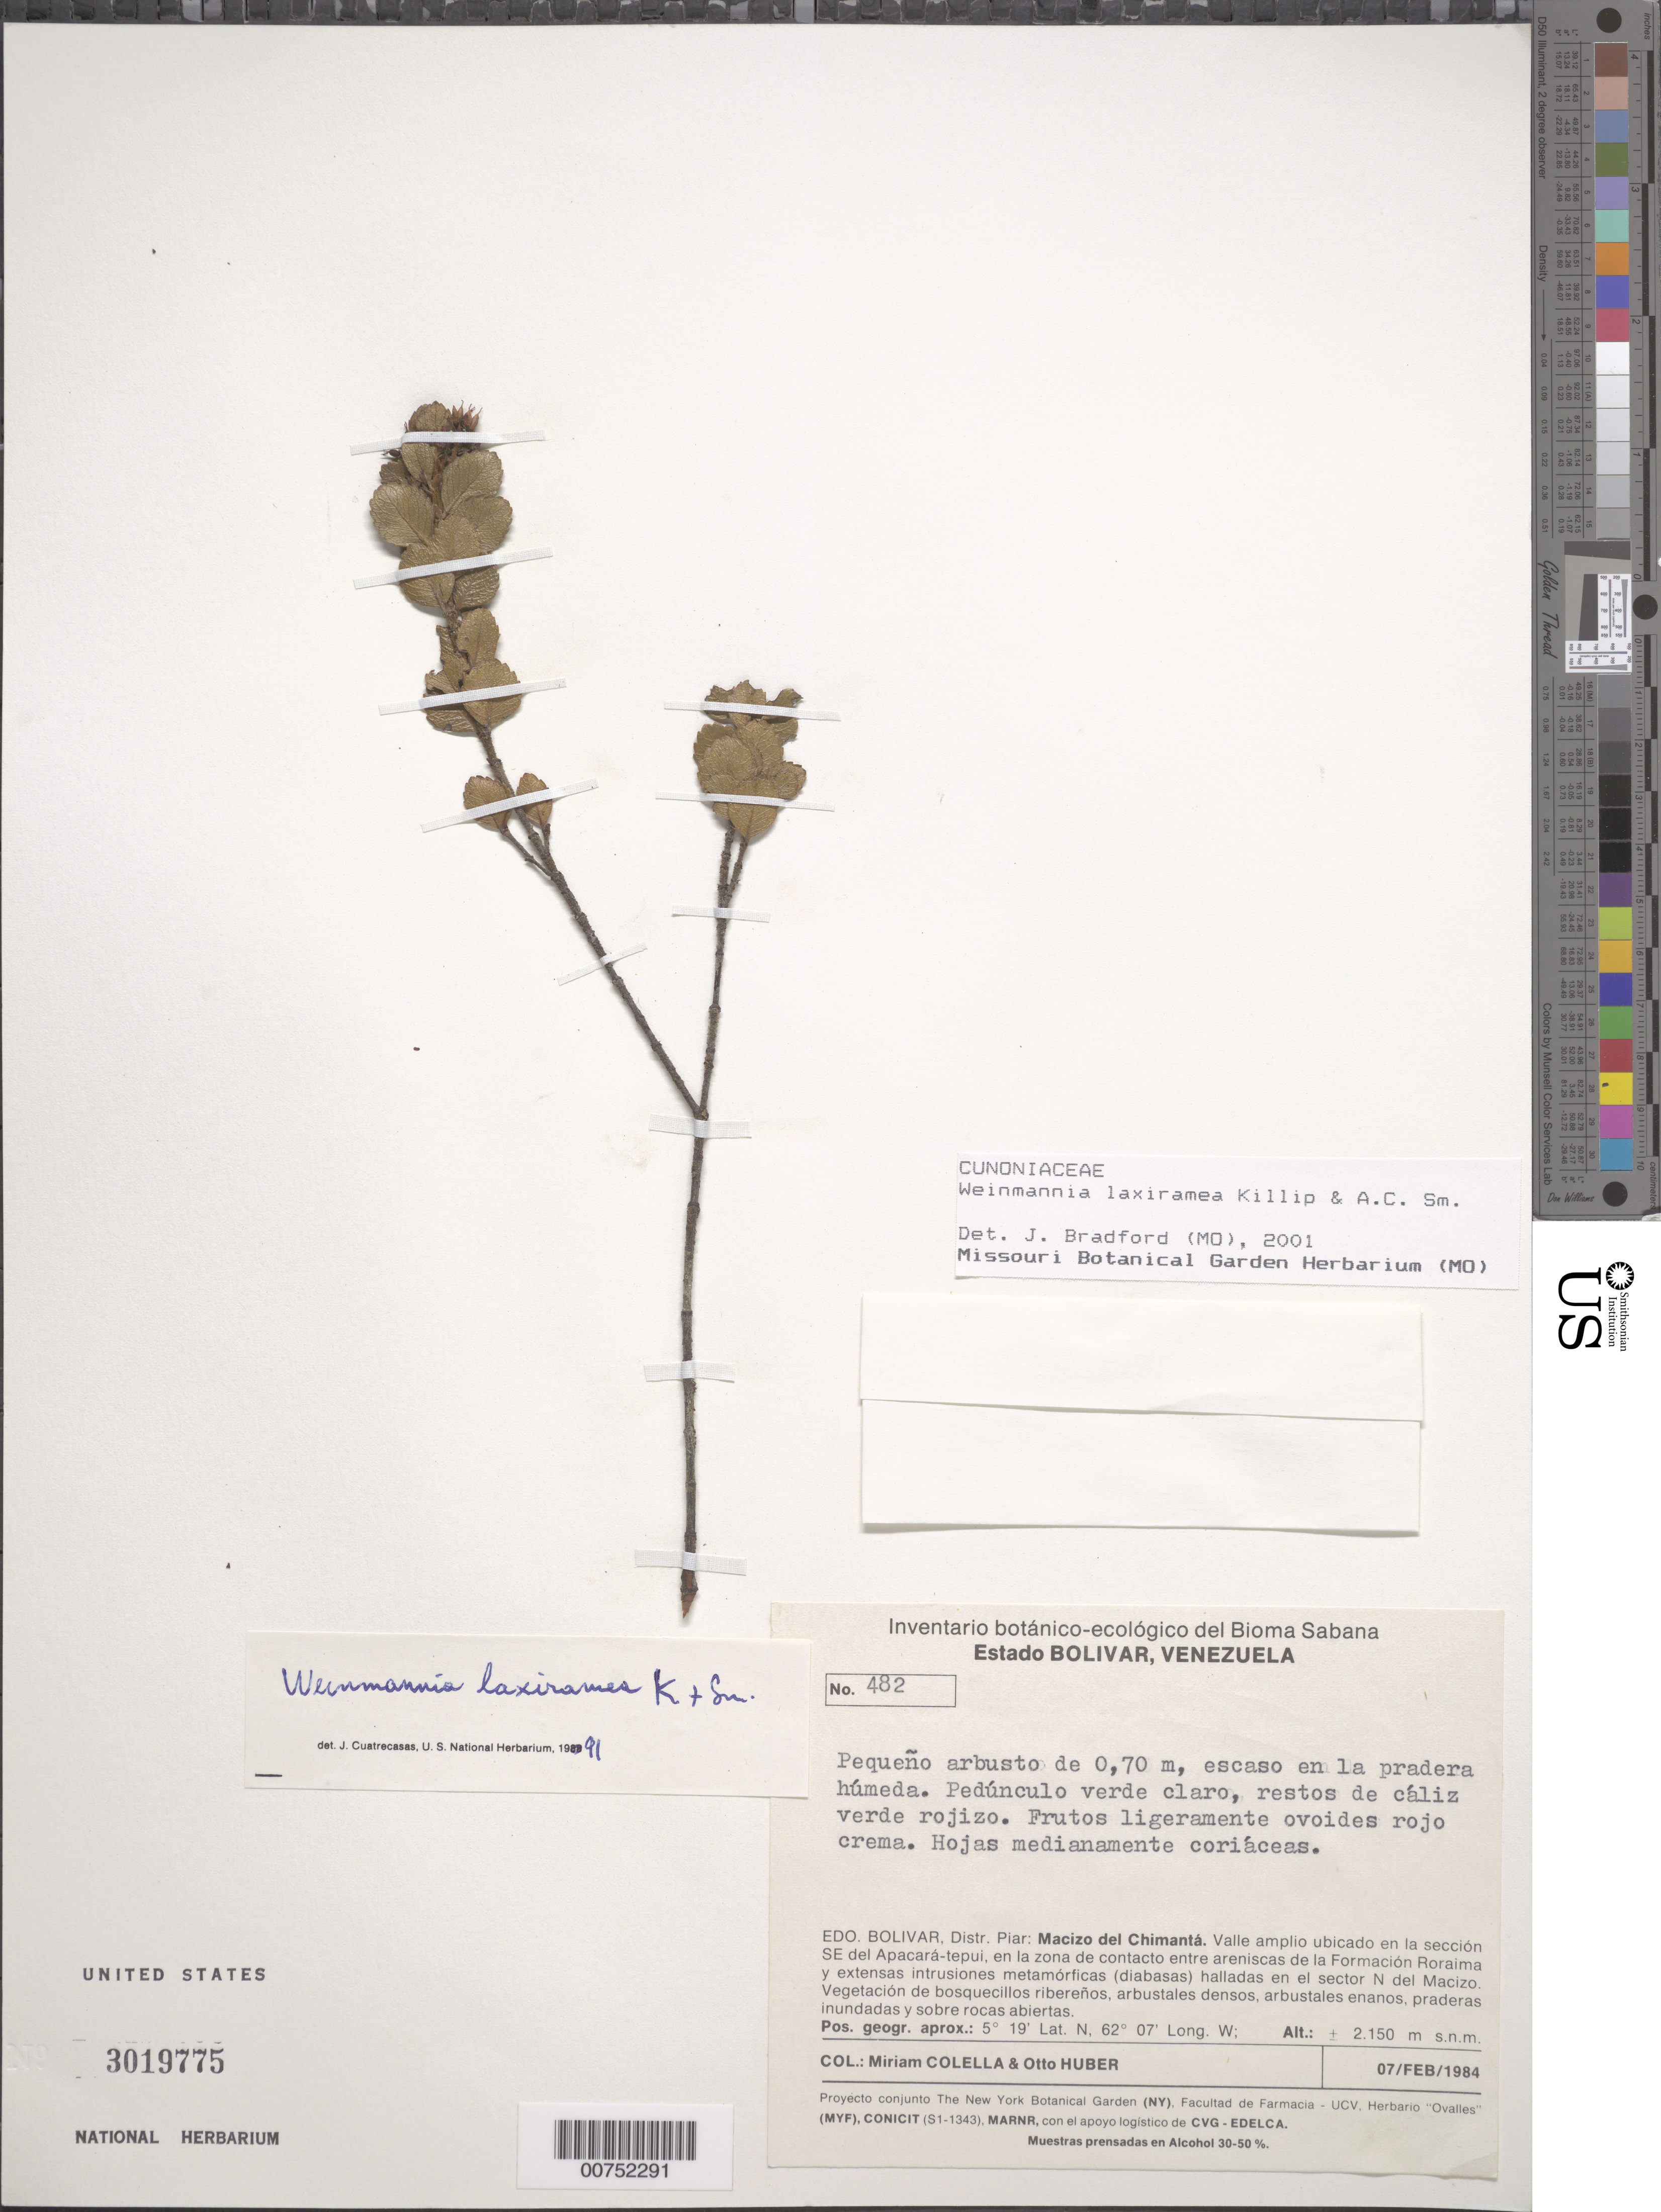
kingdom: Plantae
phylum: Tracheophyta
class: Magnoliopsida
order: Oxalidales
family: Cunoniaceae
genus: Weinmannia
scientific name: Weinmannia laxiramea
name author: Killip & A.C. Sm.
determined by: Bradford, J. C.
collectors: M. Colella & O. Huber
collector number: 482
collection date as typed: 7-Feb-84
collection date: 1984-02-07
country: Venezuela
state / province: Bolívar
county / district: Piar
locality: Macizo del Chimantá; la sección SE del Apacará-tepuí, en la zona de contacto entre areniscas de la Formación Roraima y extensas intrusiones metaórficas (diabasas) halladas en el sector N del Macizo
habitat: Pradera húmeda; vegetación de bosquecillos ribereños, arbustales densos, arbustales enanos, praderas inundadas y sobre rocas abiertas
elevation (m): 2150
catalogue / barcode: US 3019775